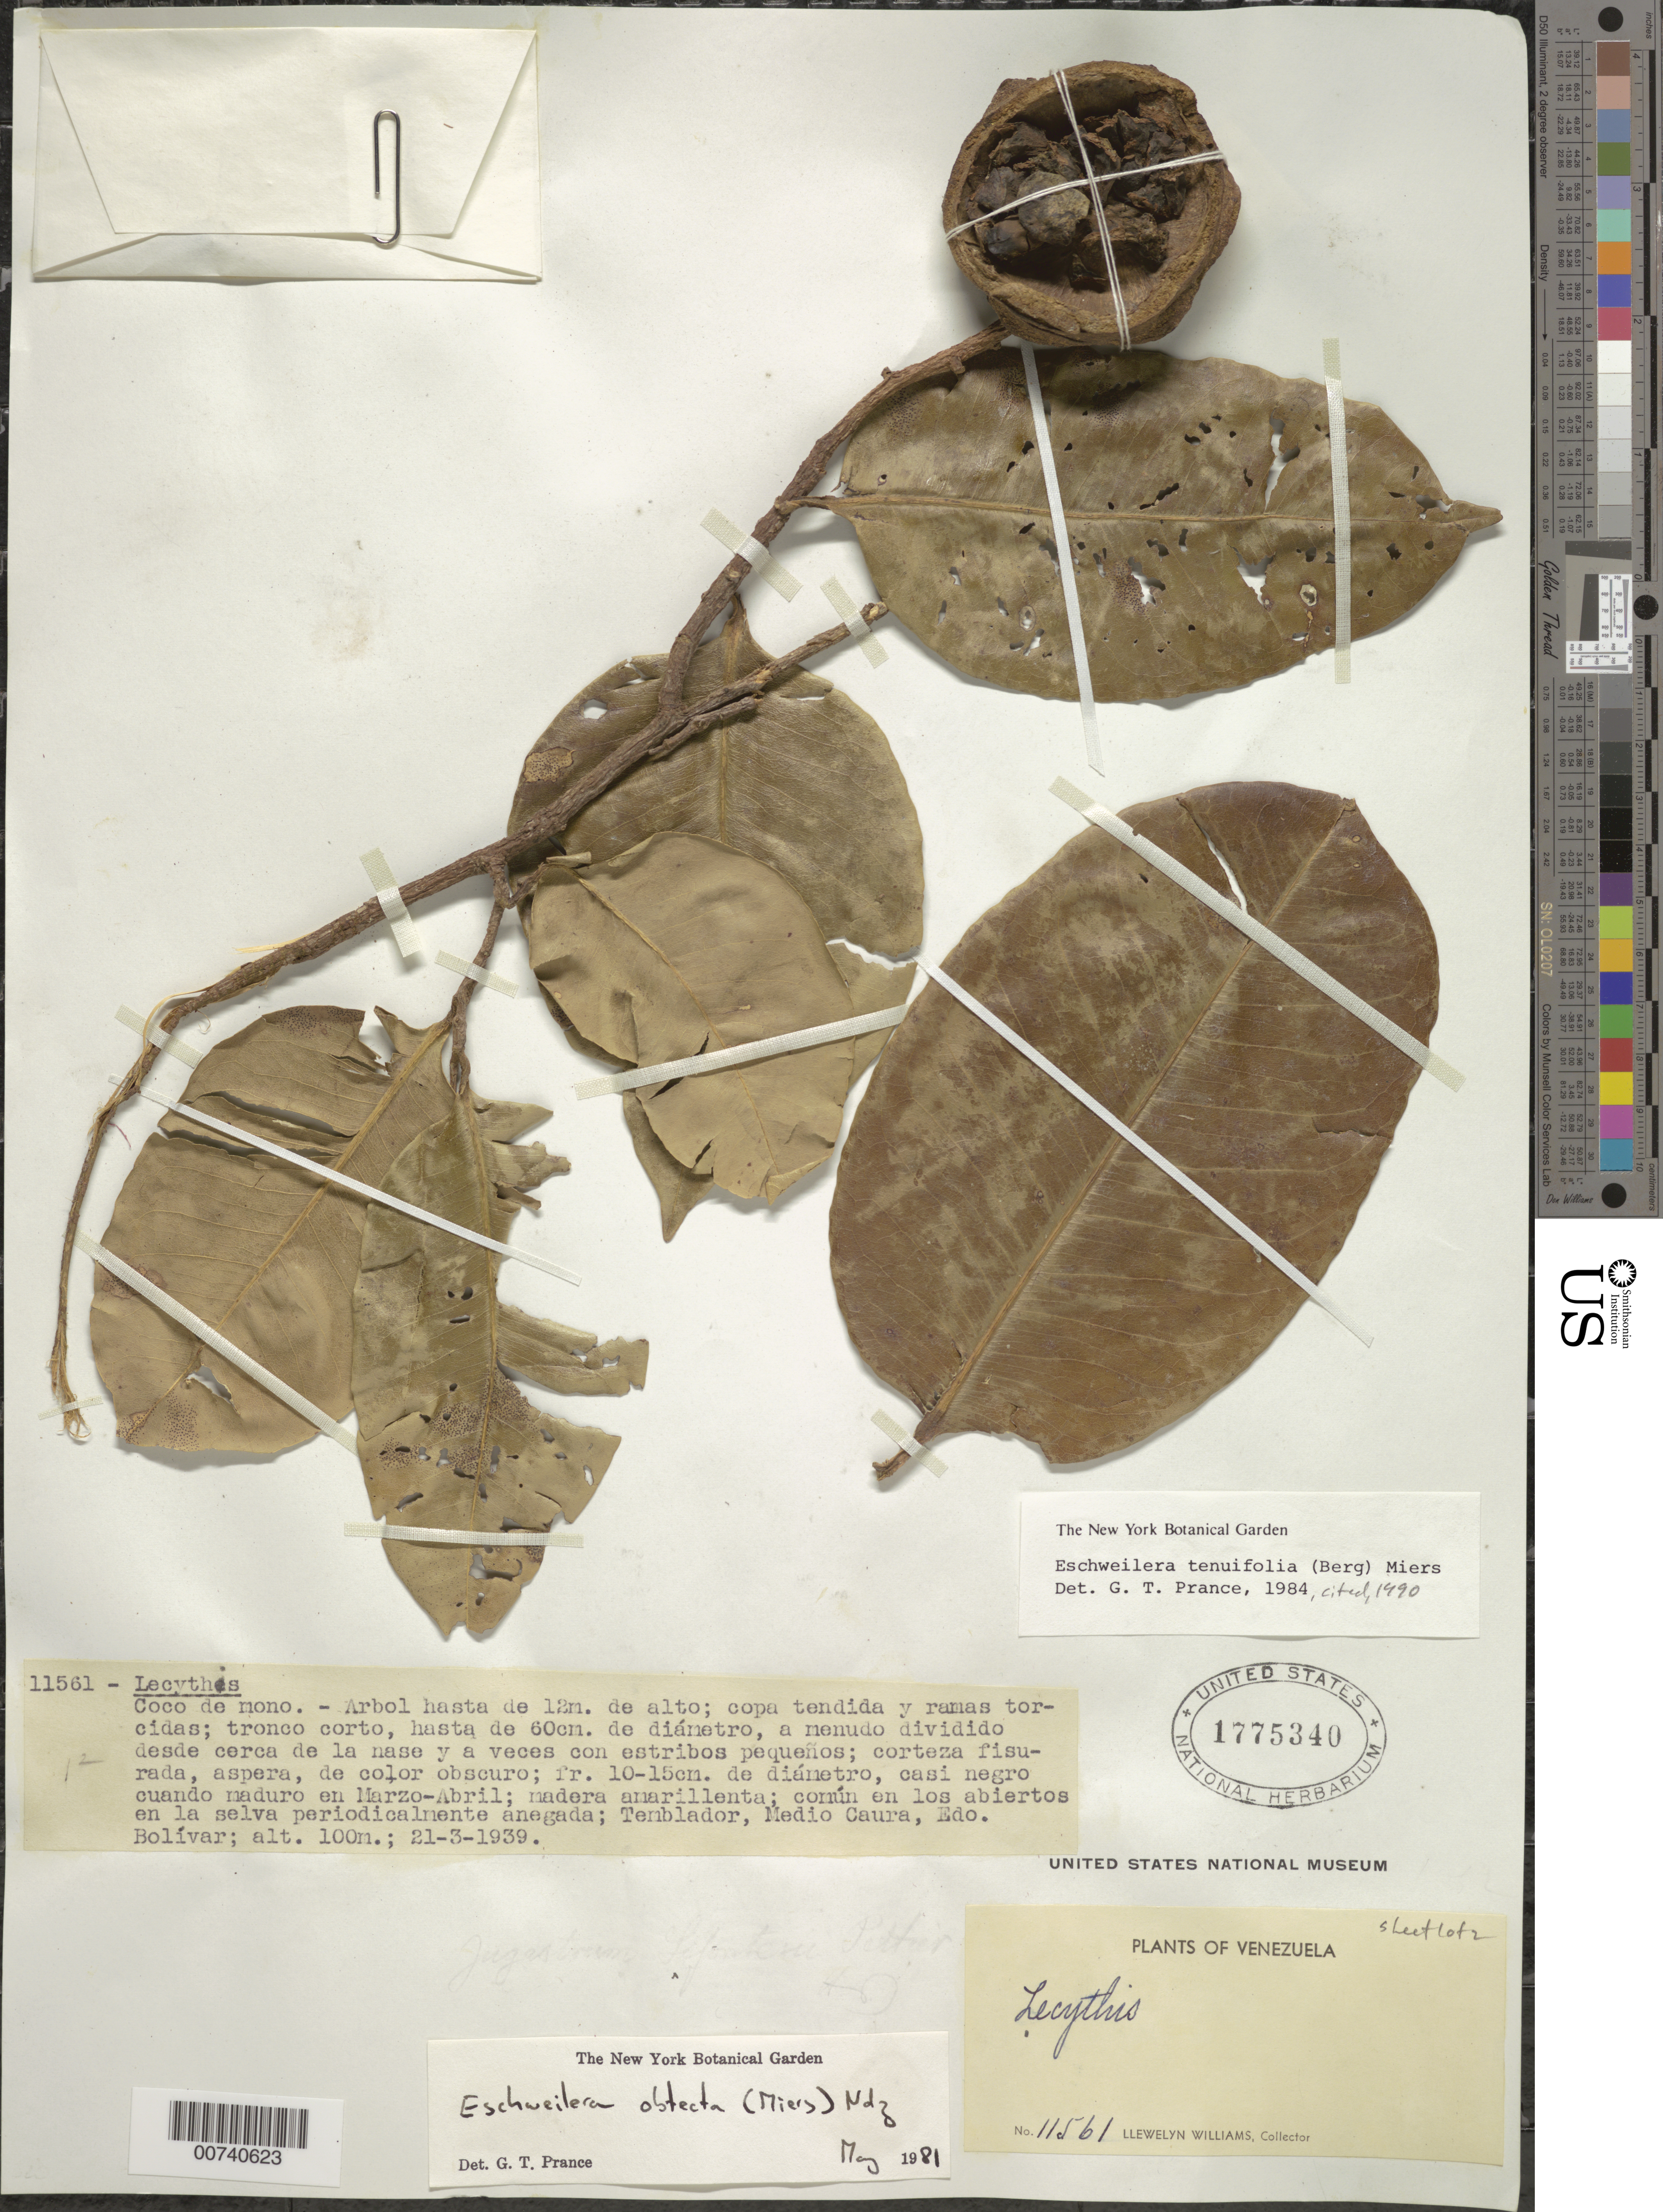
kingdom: Plantae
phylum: Tracheophyta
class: Magnoliopsida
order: Ericales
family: Lecythidaceae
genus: Eschweilera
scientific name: Eschweilera tenuifolia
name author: (O. Berg) Miers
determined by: Prance, G. T.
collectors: Ll. Williams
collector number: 11561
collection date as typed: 21-Mar-39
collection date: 1939-03-21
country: Venezuela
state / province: Bolívar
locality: Temblador, Medio Caura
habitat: En los abiertos en la selva periodicalment anegada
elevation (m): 100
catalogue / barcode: US 1775340